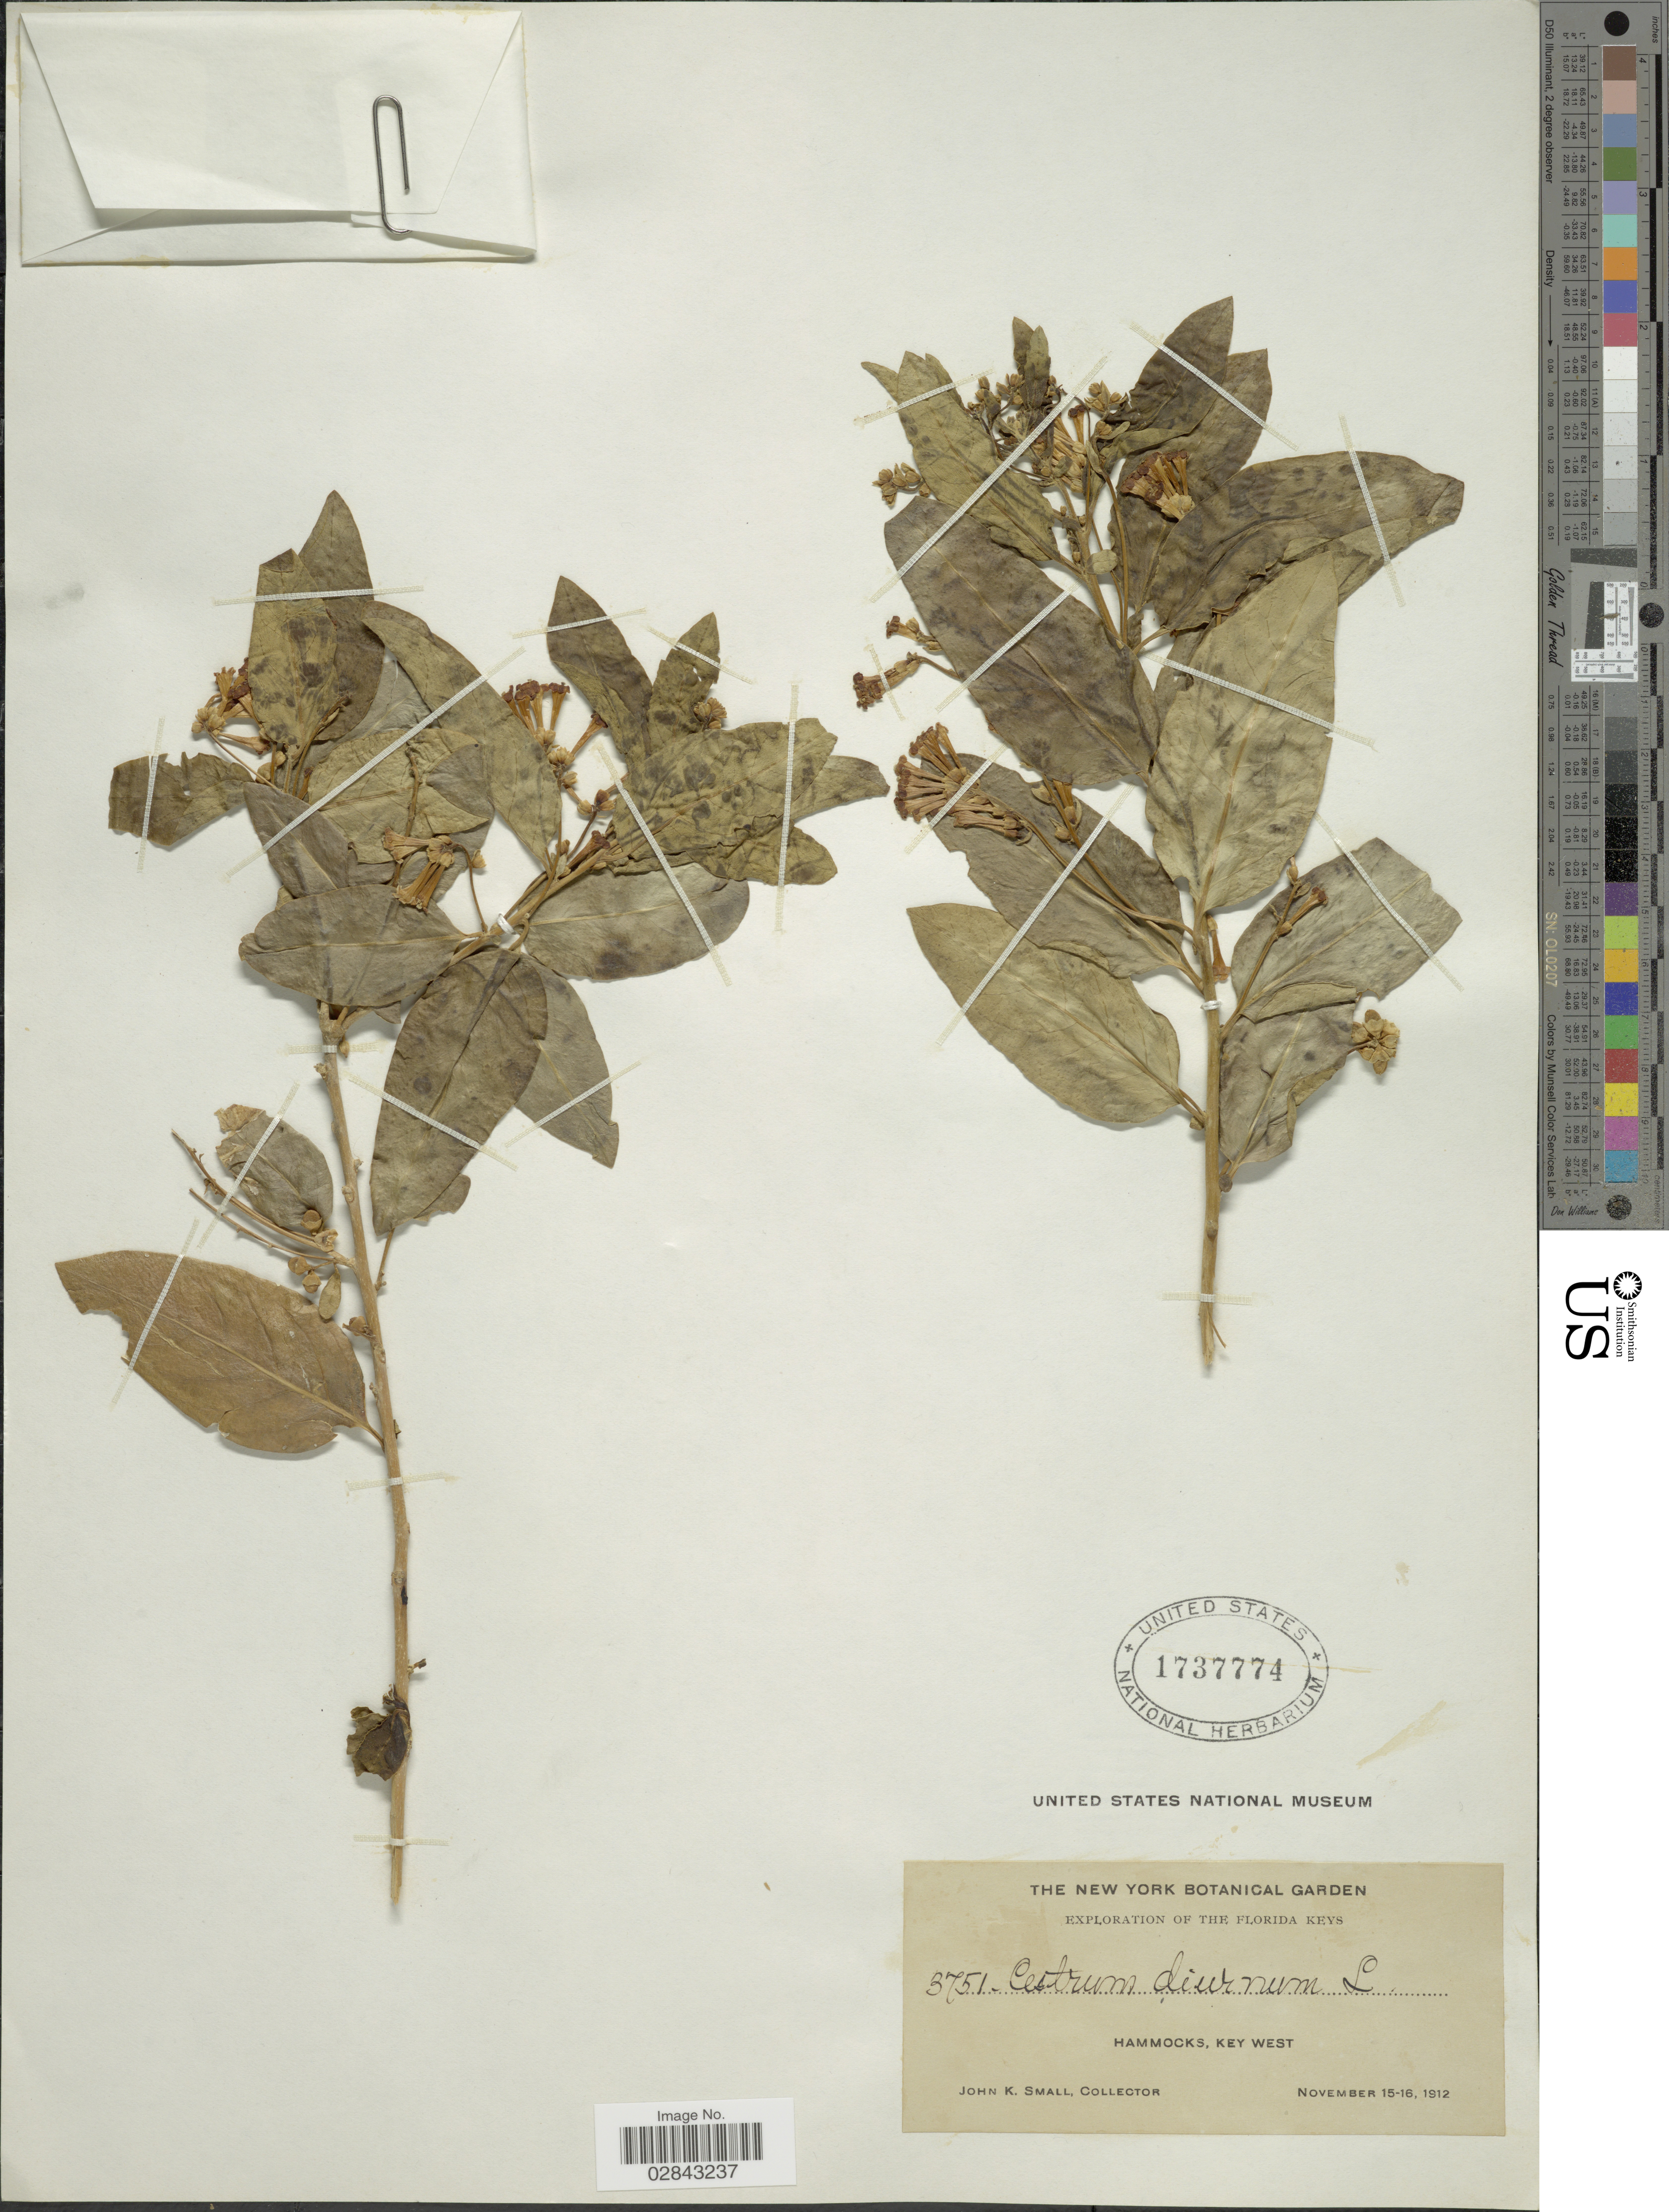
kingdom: Plantae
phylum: Tracheophyta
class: Magnoliopsida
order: Solanales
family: Solanaceae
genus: Cestrum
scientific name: Cestrum diurnum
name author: L.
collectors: J. K. Small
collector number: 3751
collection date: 1912-11-15/1912-11-16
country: United States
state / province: Florida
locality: The Florida Keys. Hammocks, Key West.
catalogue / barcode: US 1737774